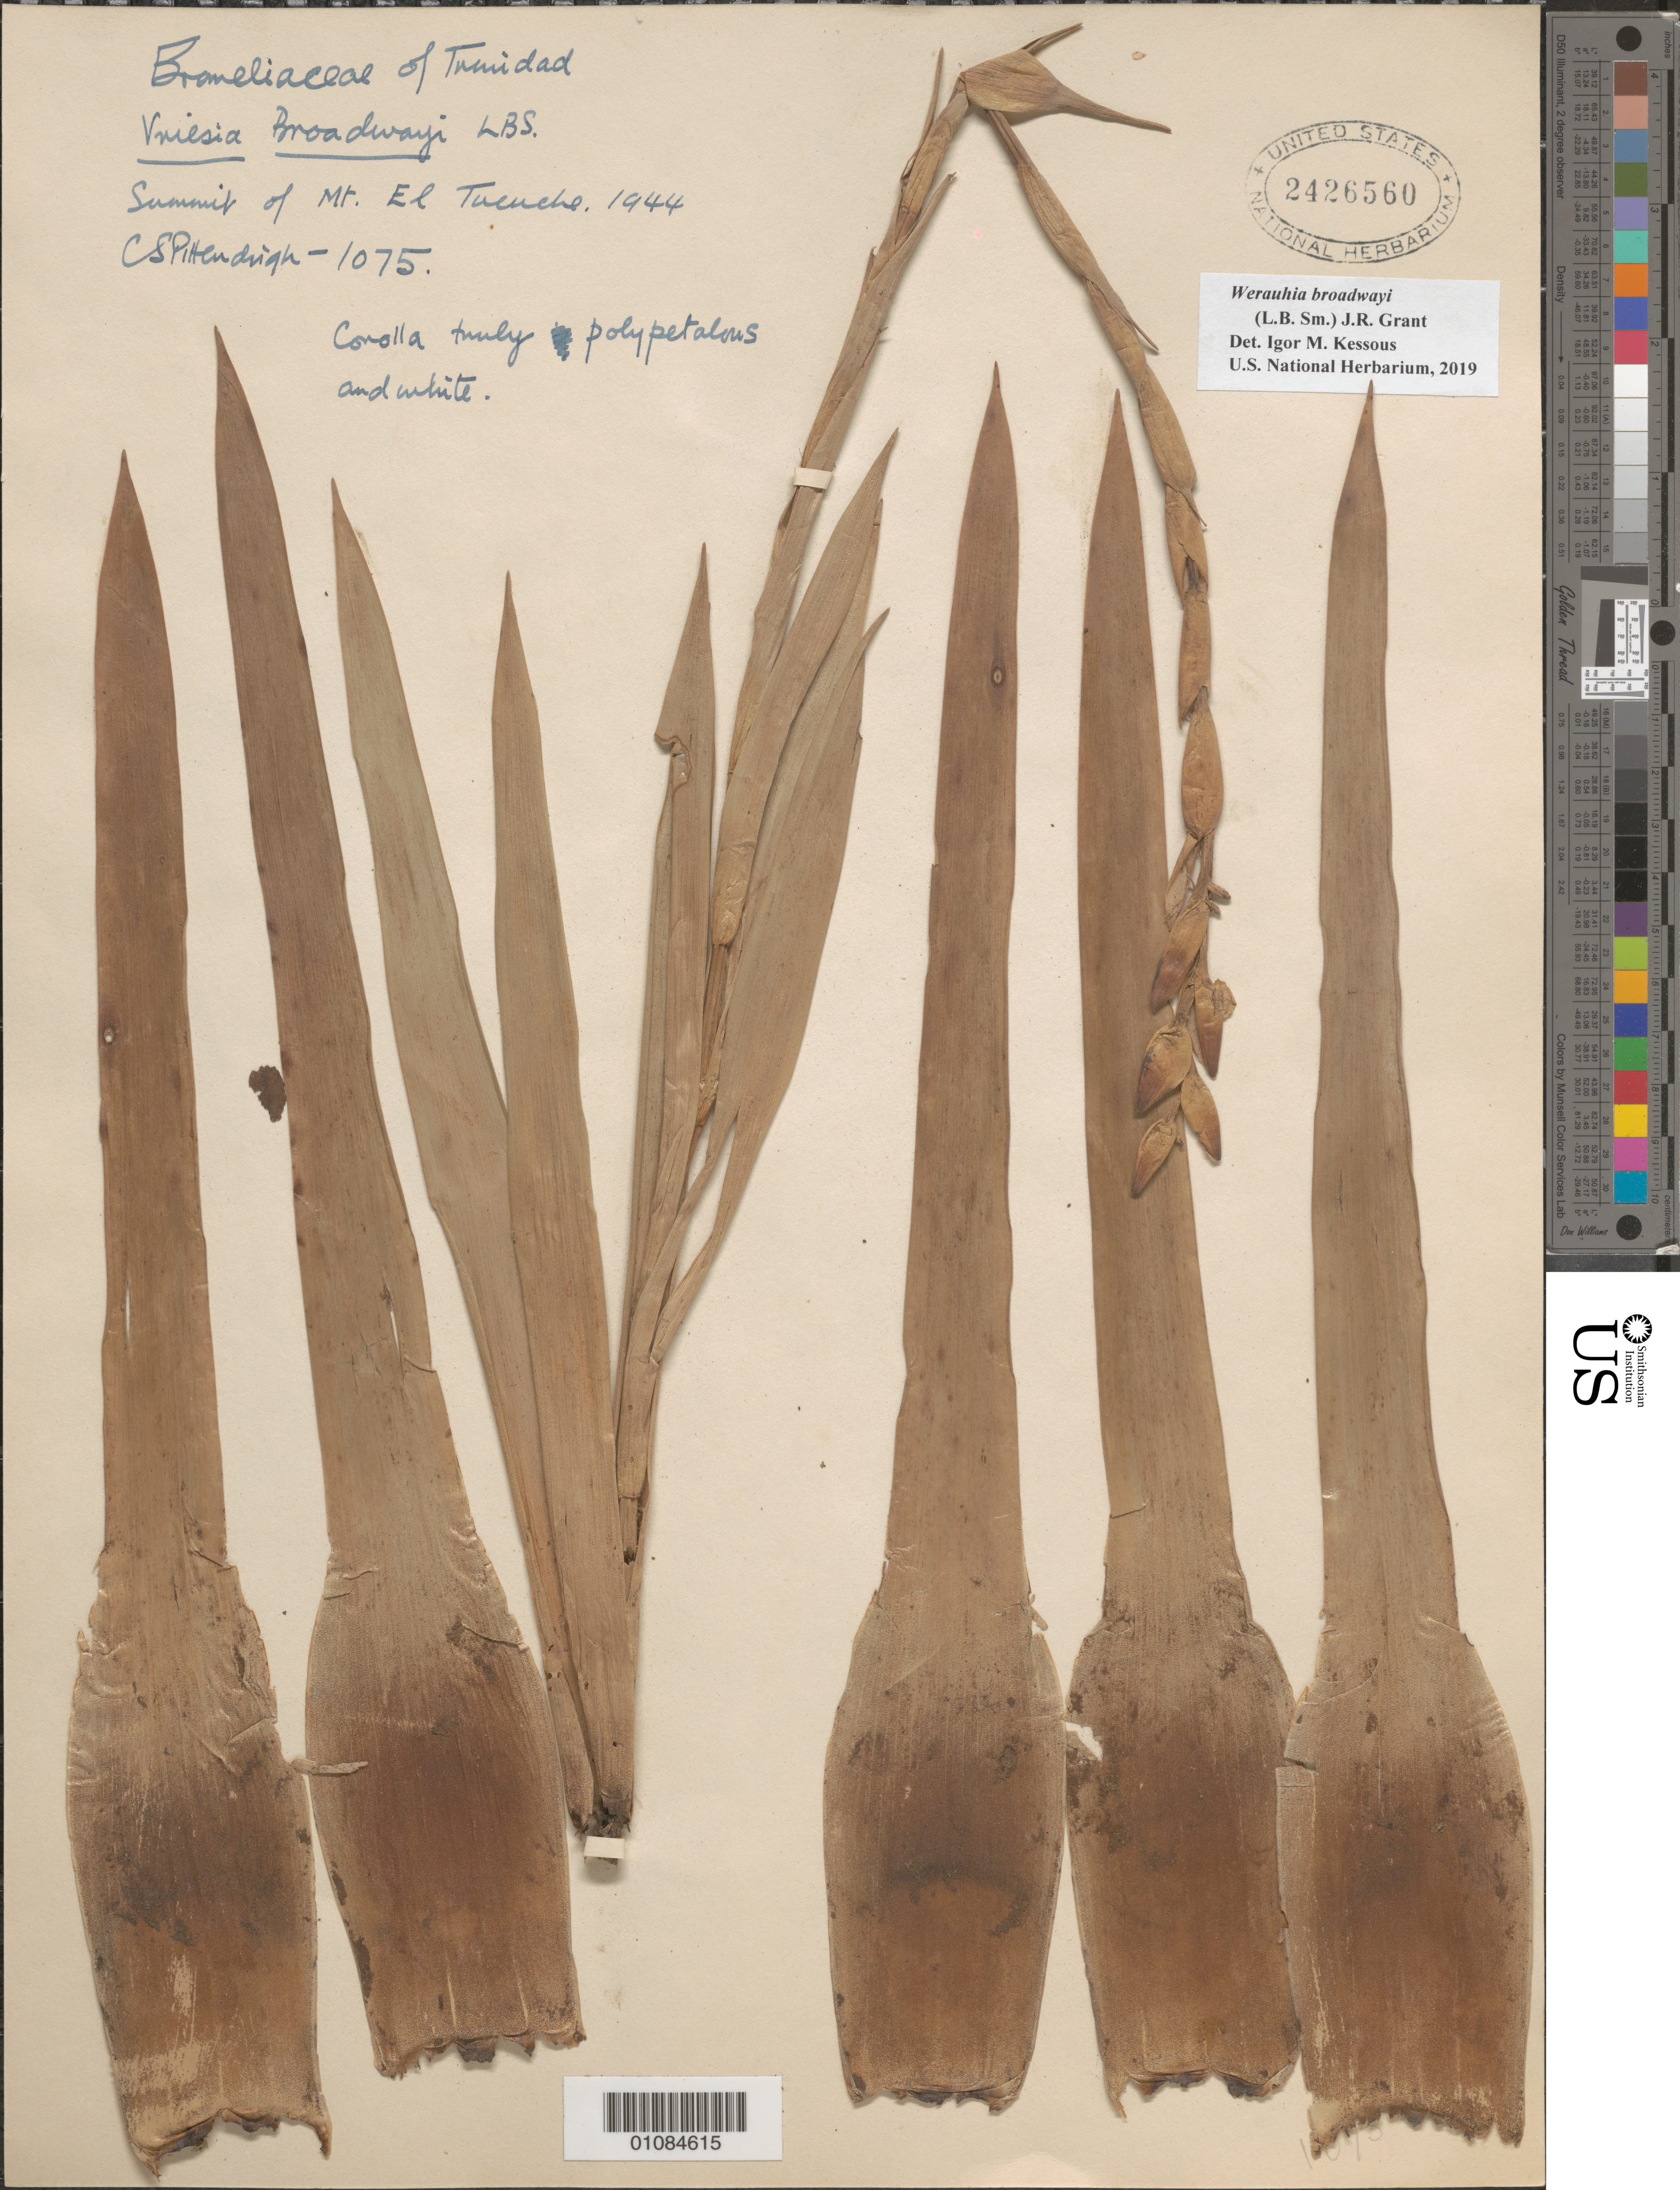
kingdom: Plantae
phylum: Tracheophyta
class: Liliopsida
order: Poales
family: Bromeliaceae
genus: Werauhia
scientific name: Werauhia broadwayi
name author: (L.B. Sm.) J.R. Grant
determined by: Kessous, Igor M.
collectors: C. S. Pittendrigh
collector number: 1075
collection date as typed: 1944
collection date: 1944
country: Trinidad and Tobago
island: Trinidad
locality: Summit of Mt. Tocuche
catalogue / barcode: US 2426560